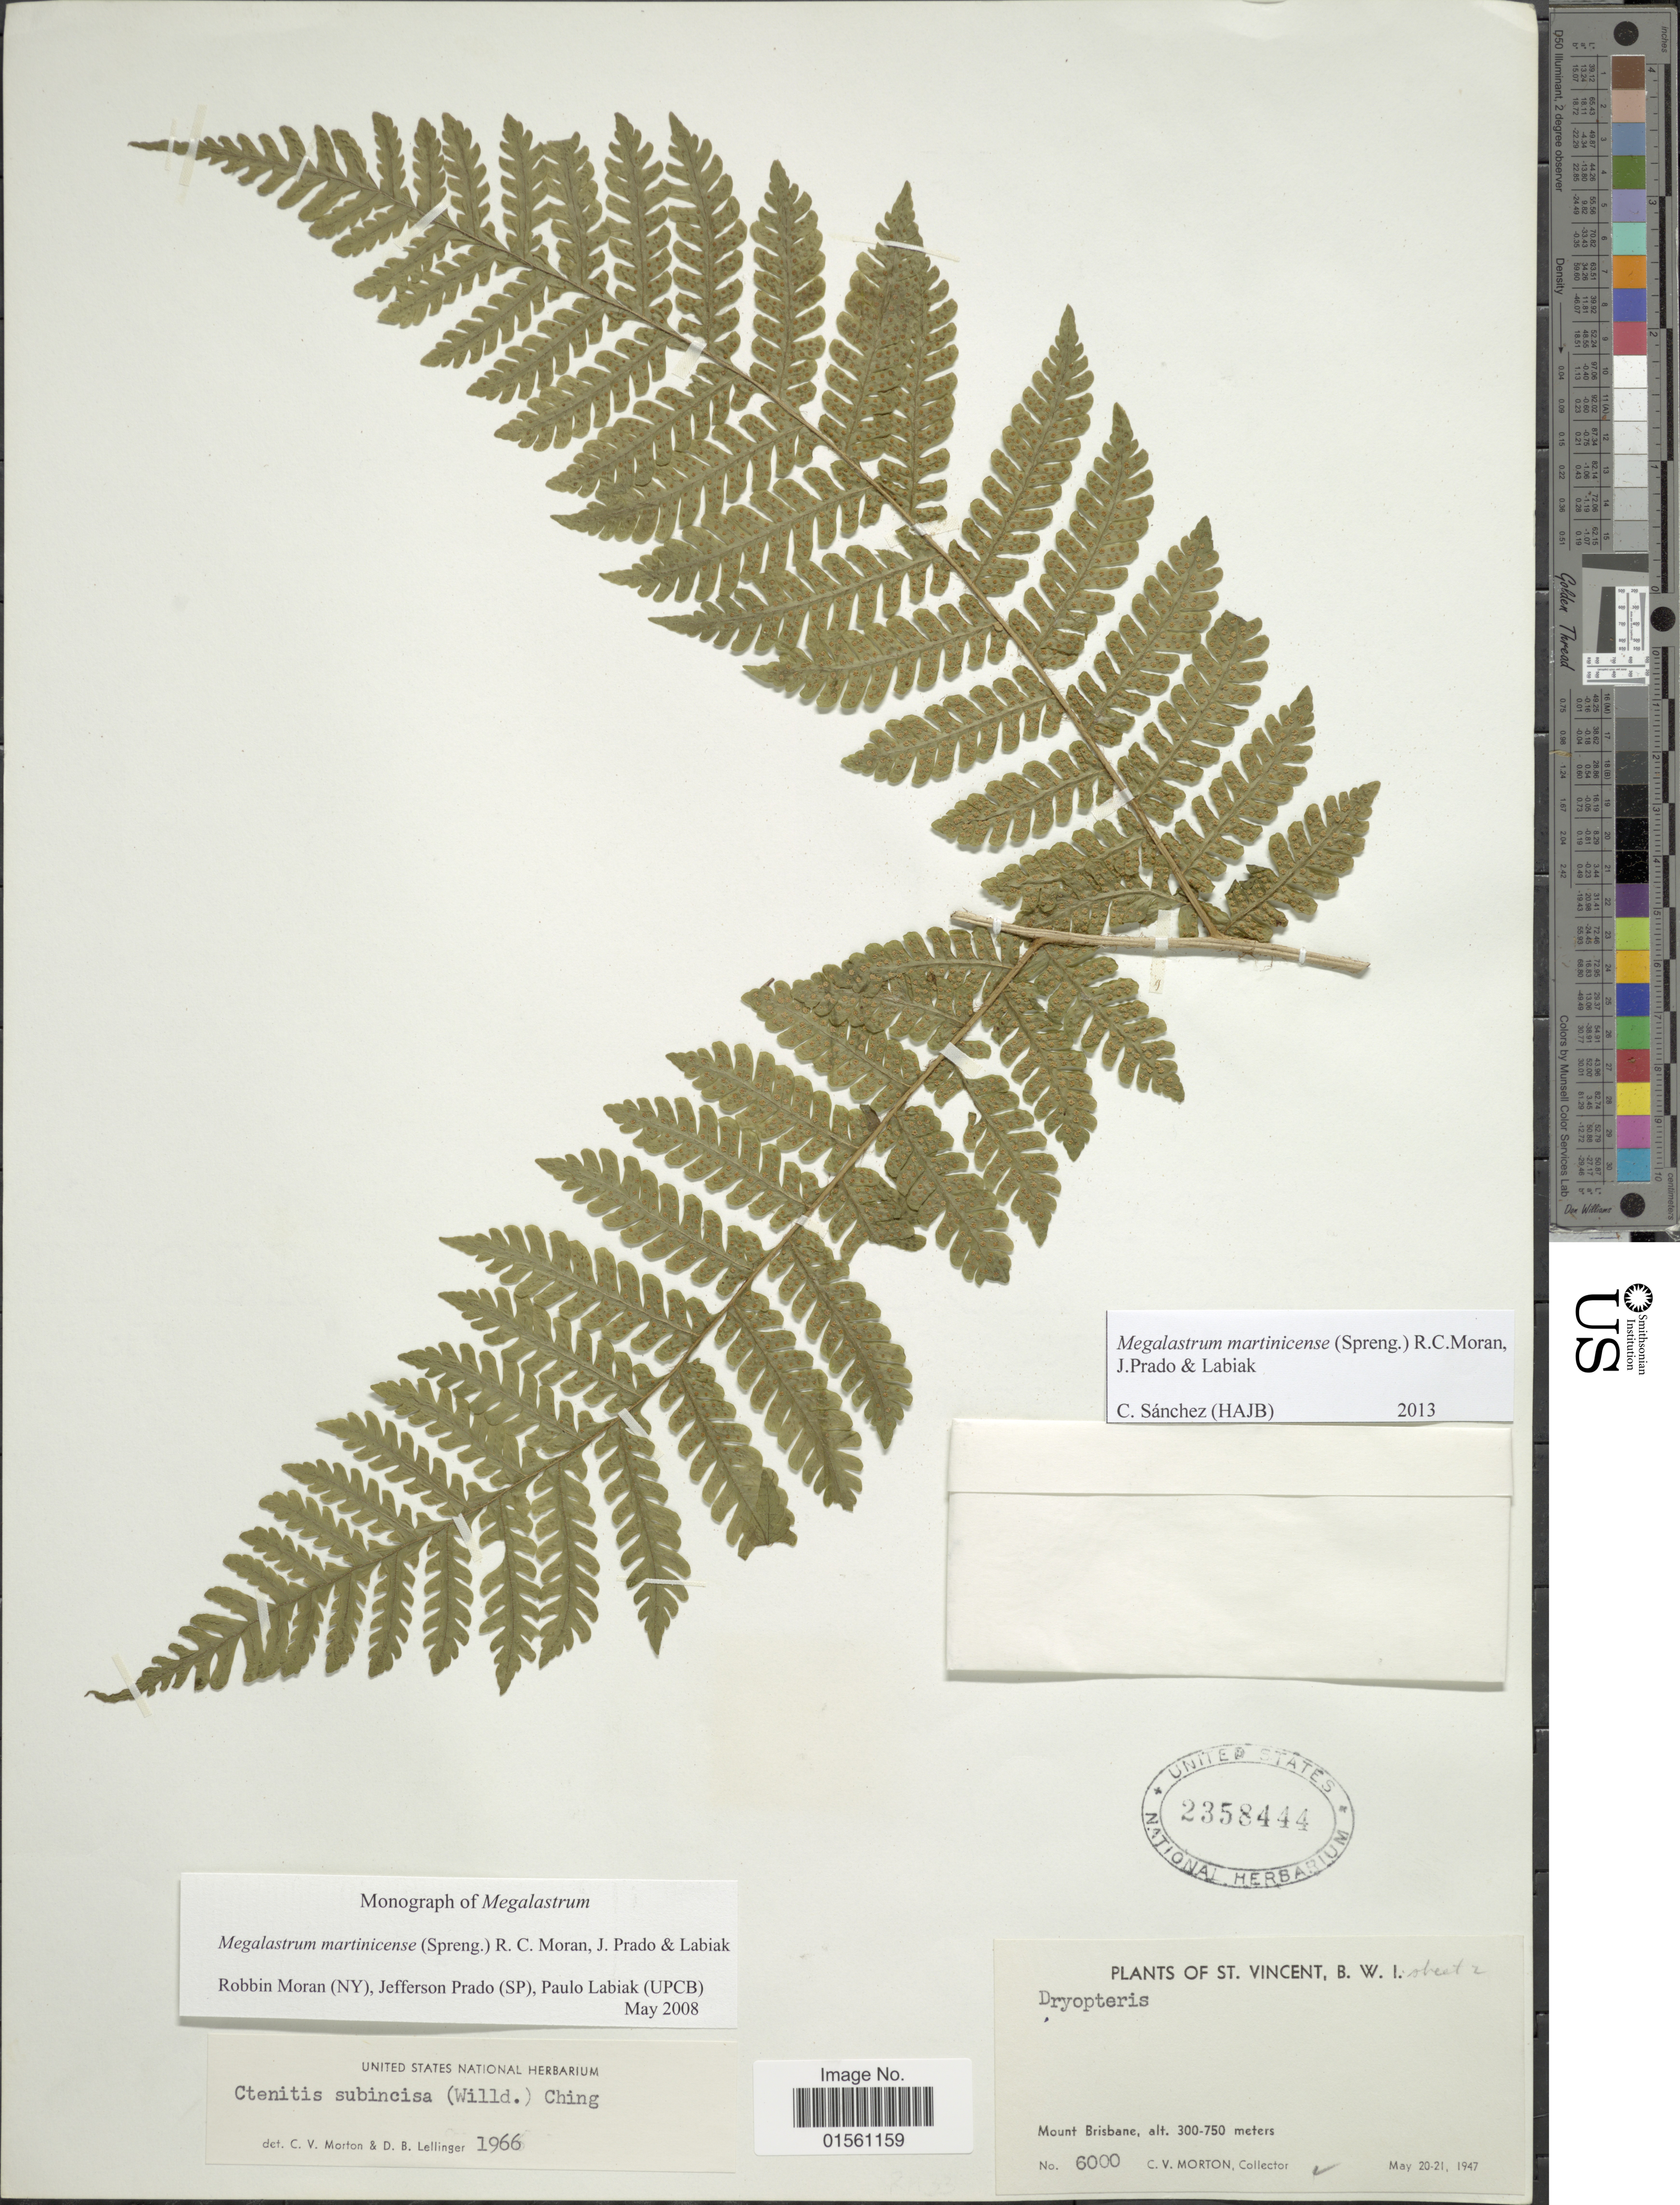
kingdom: Plantae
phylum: Tracheophyta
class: Polypodiopsida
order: Polypodiales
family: Dryopteridaceae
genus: Megalastrum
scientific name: Megalastrum martinicense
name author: (Spreng.) R.C. Moran et al.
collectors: C. V. Morton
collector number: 6000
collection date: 1947-05-20/1947-05-21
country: St. Vincent - Grenadines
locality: St. Vincent, B. W. I., Mount Brisbane.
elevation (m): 300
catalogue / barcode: US 2358444